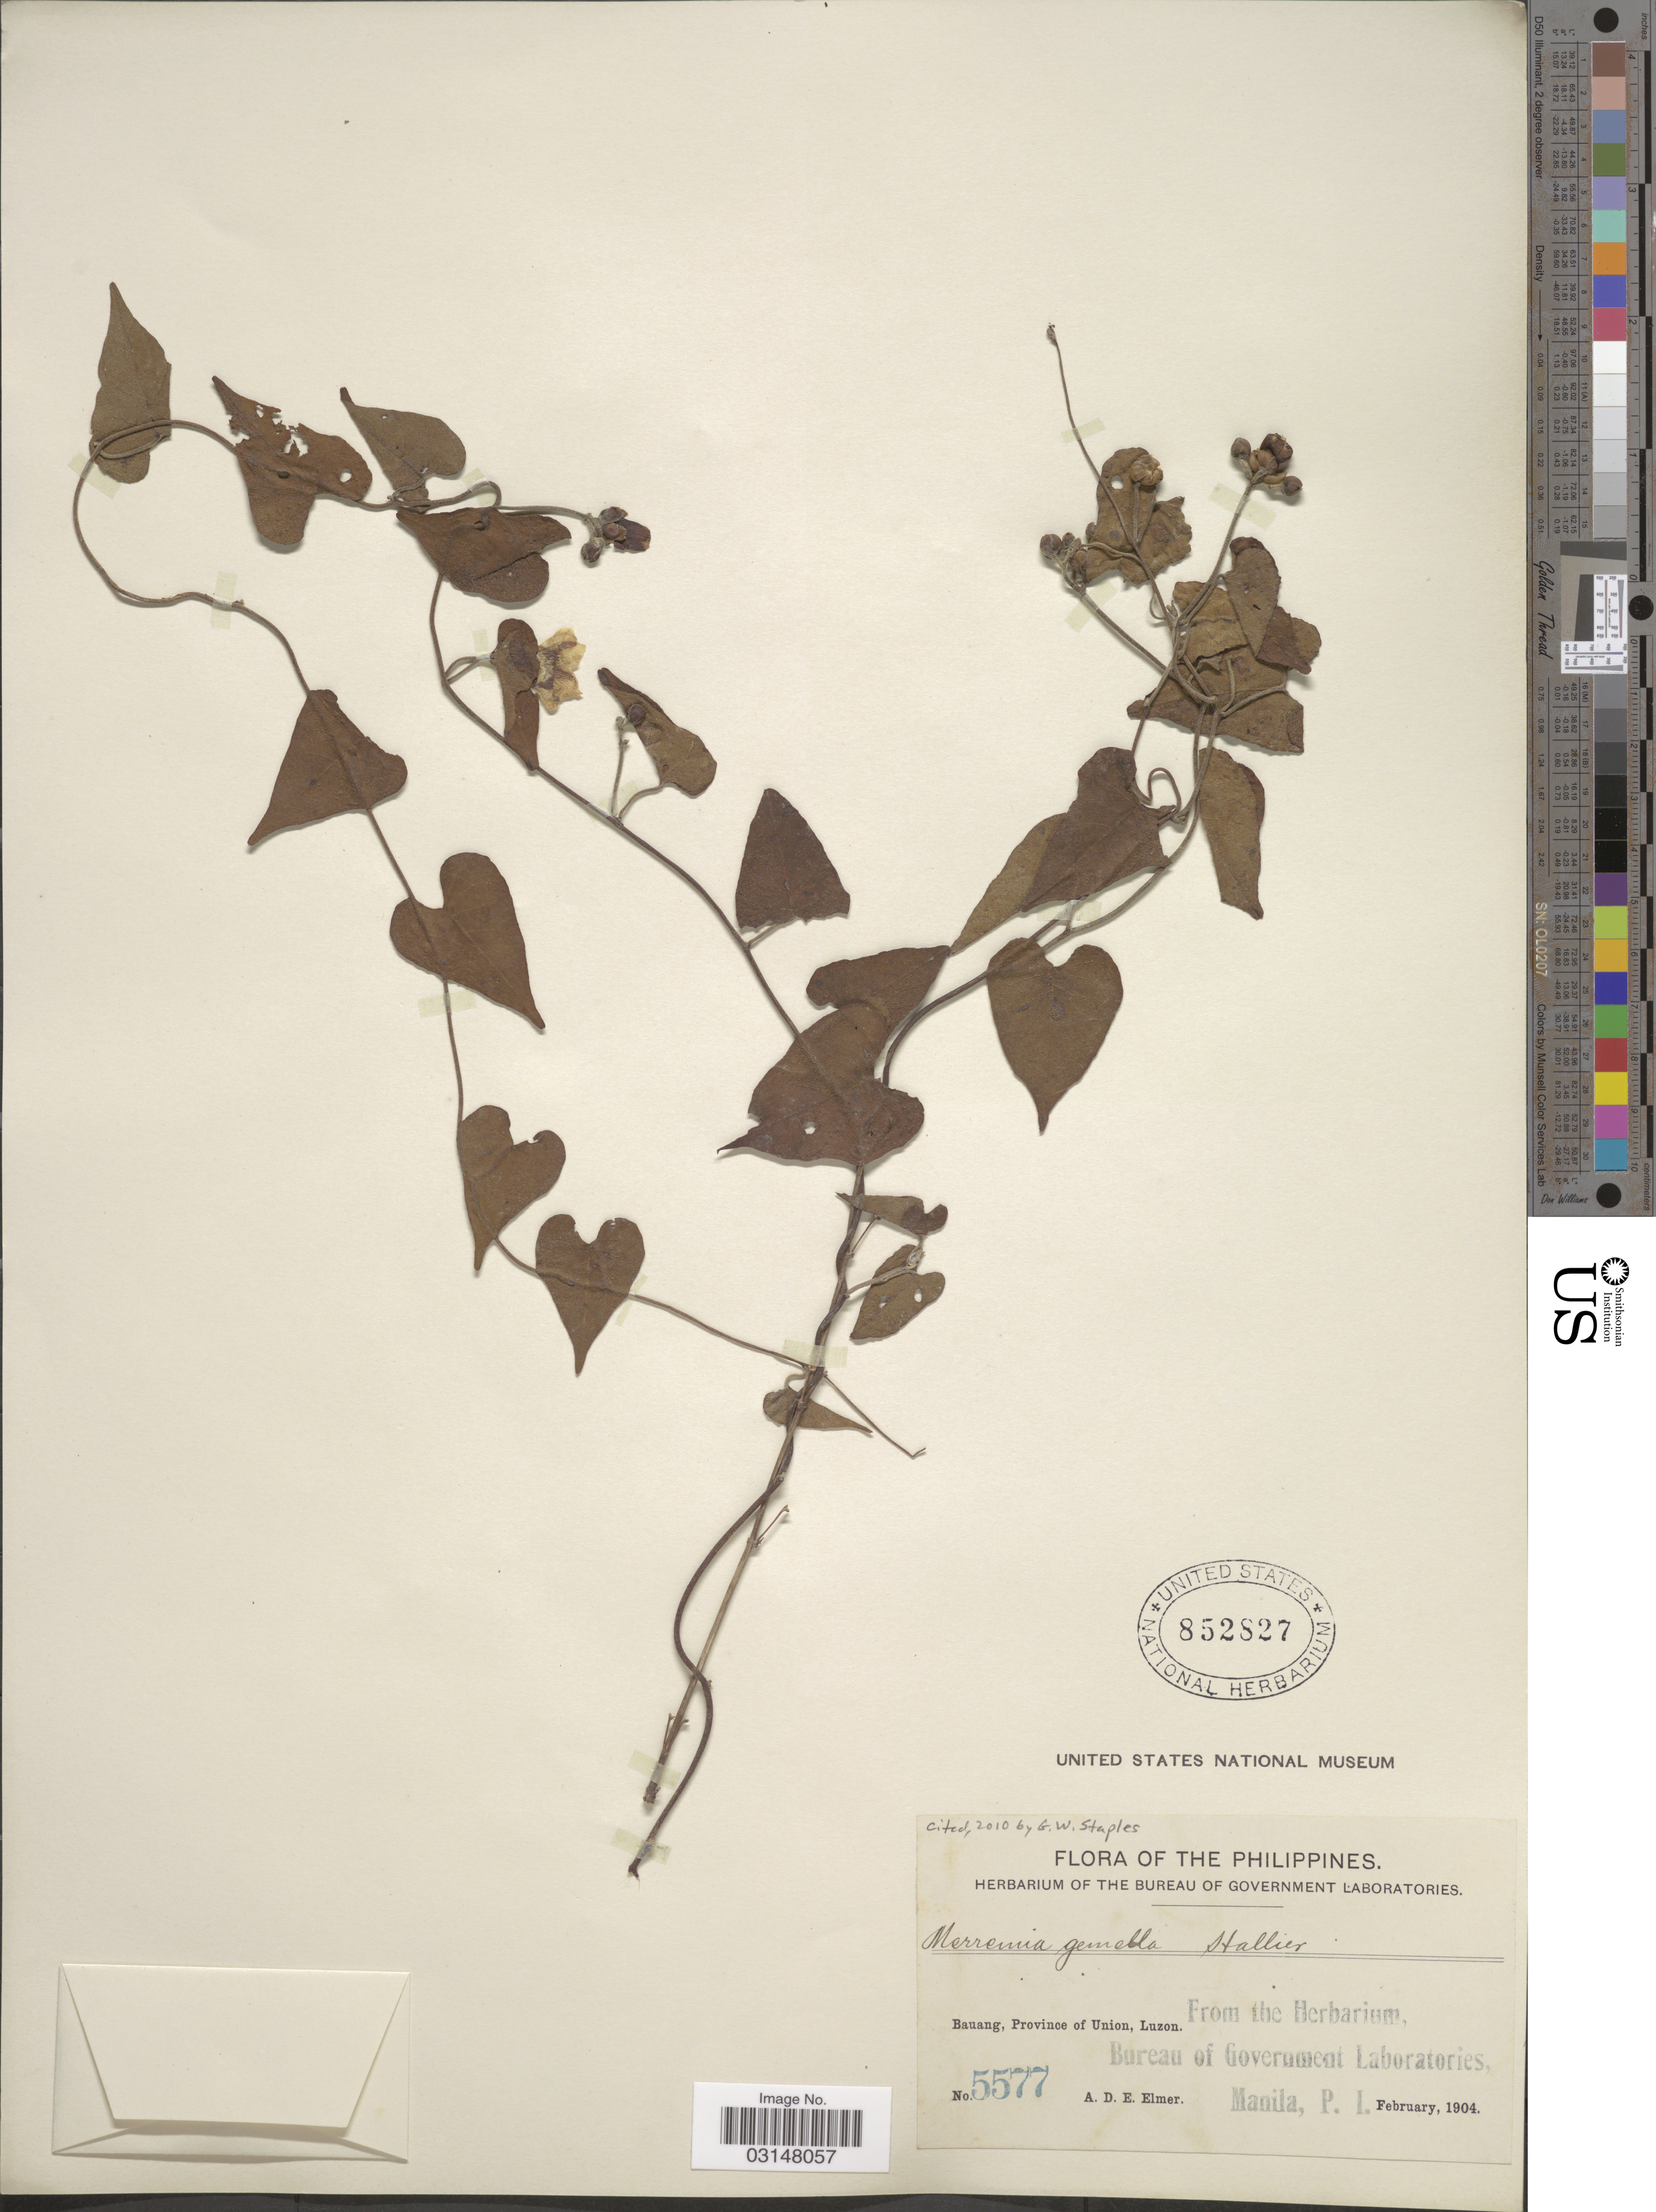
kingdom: Plantae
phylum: Tracheophyta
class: Magnoliopsida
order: Solanales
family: Convolvulaceae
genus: Merremia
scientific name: Merremia gemella var. gemella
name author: (Burm. f.) Hallier f.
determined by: Strong, Mark T., (BOT), Smithsonian Institution - National Museum of Natural History (UNITED STATES)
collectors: A. D. E. Elmer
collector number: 5577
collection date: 1904-02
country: Philippines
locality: Bauang, Province of Union, Luzon.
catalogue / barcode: US 852827